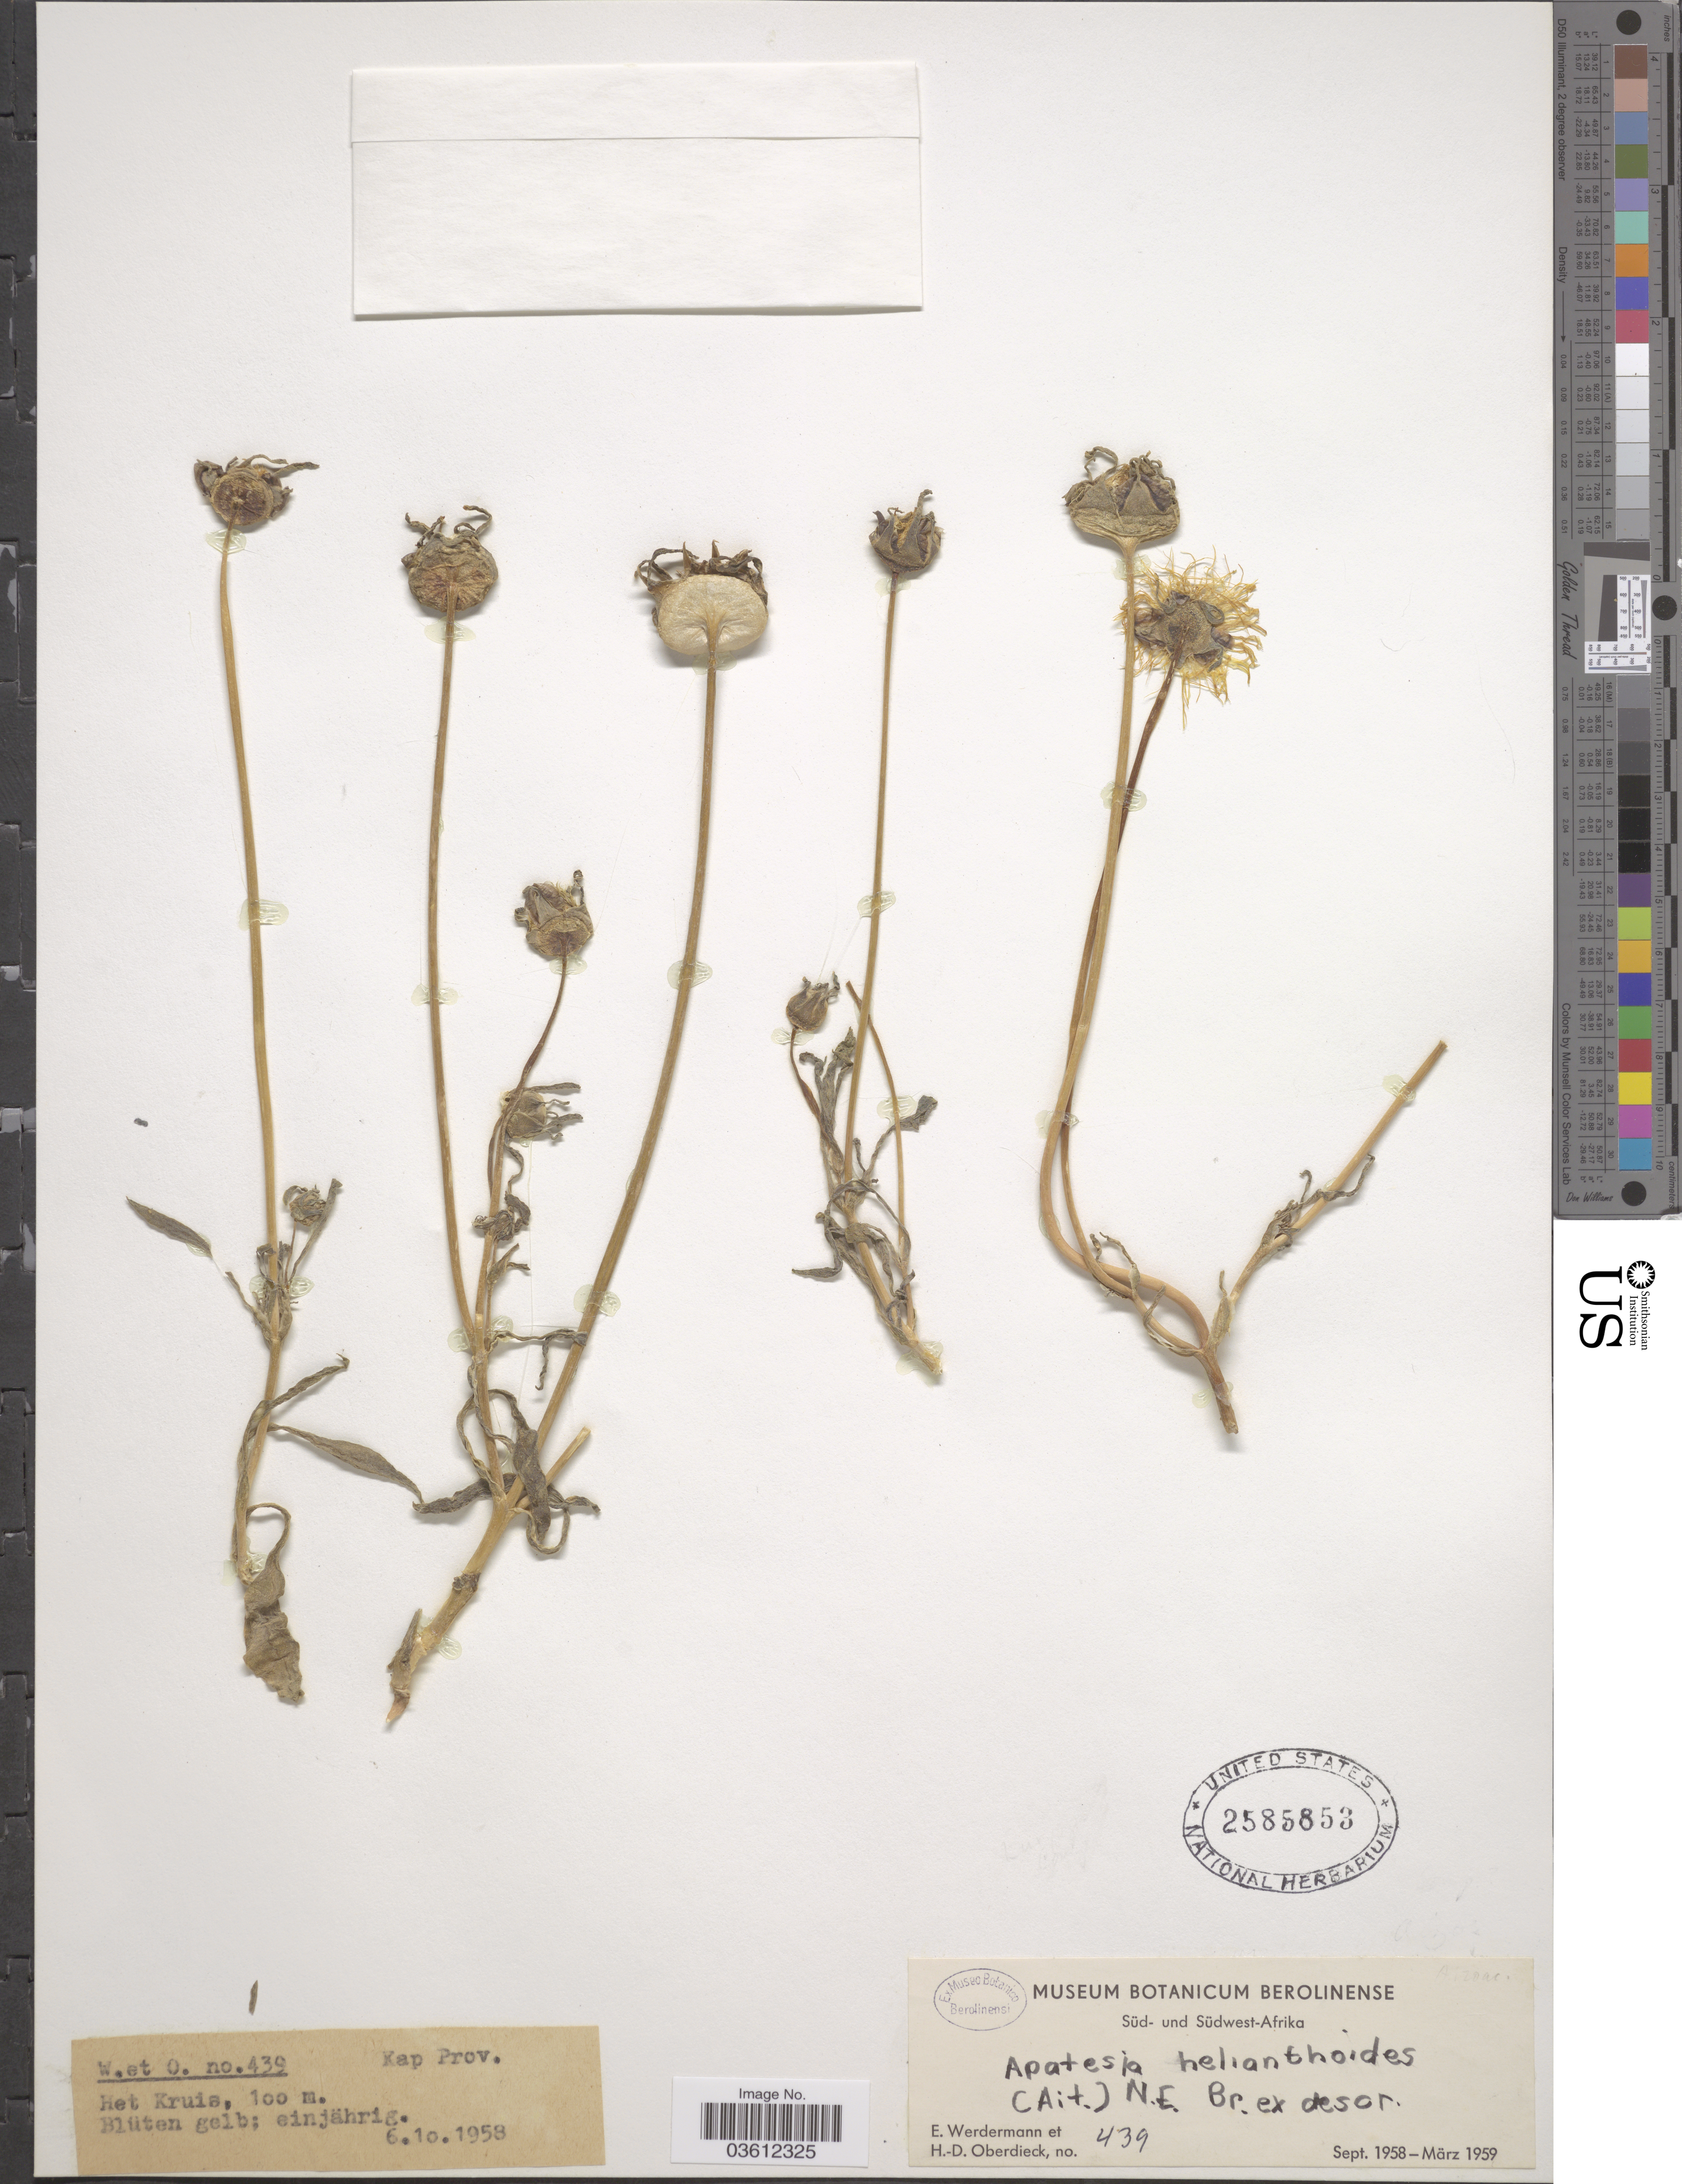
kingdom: Plantae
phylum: Tracheophyta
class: Magnoliopsida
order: Caryophyllales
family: Aizoaceae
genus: Apatesia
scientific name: Apatesia helianthoides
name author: N.E. Br.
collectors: E. Werdermann & H. Oberdieck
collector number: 439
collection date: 1958-10-06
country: South Africa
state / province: Western Cape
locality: Kap Prov. Het Kruis.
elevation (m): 100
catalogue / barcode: US 2585853